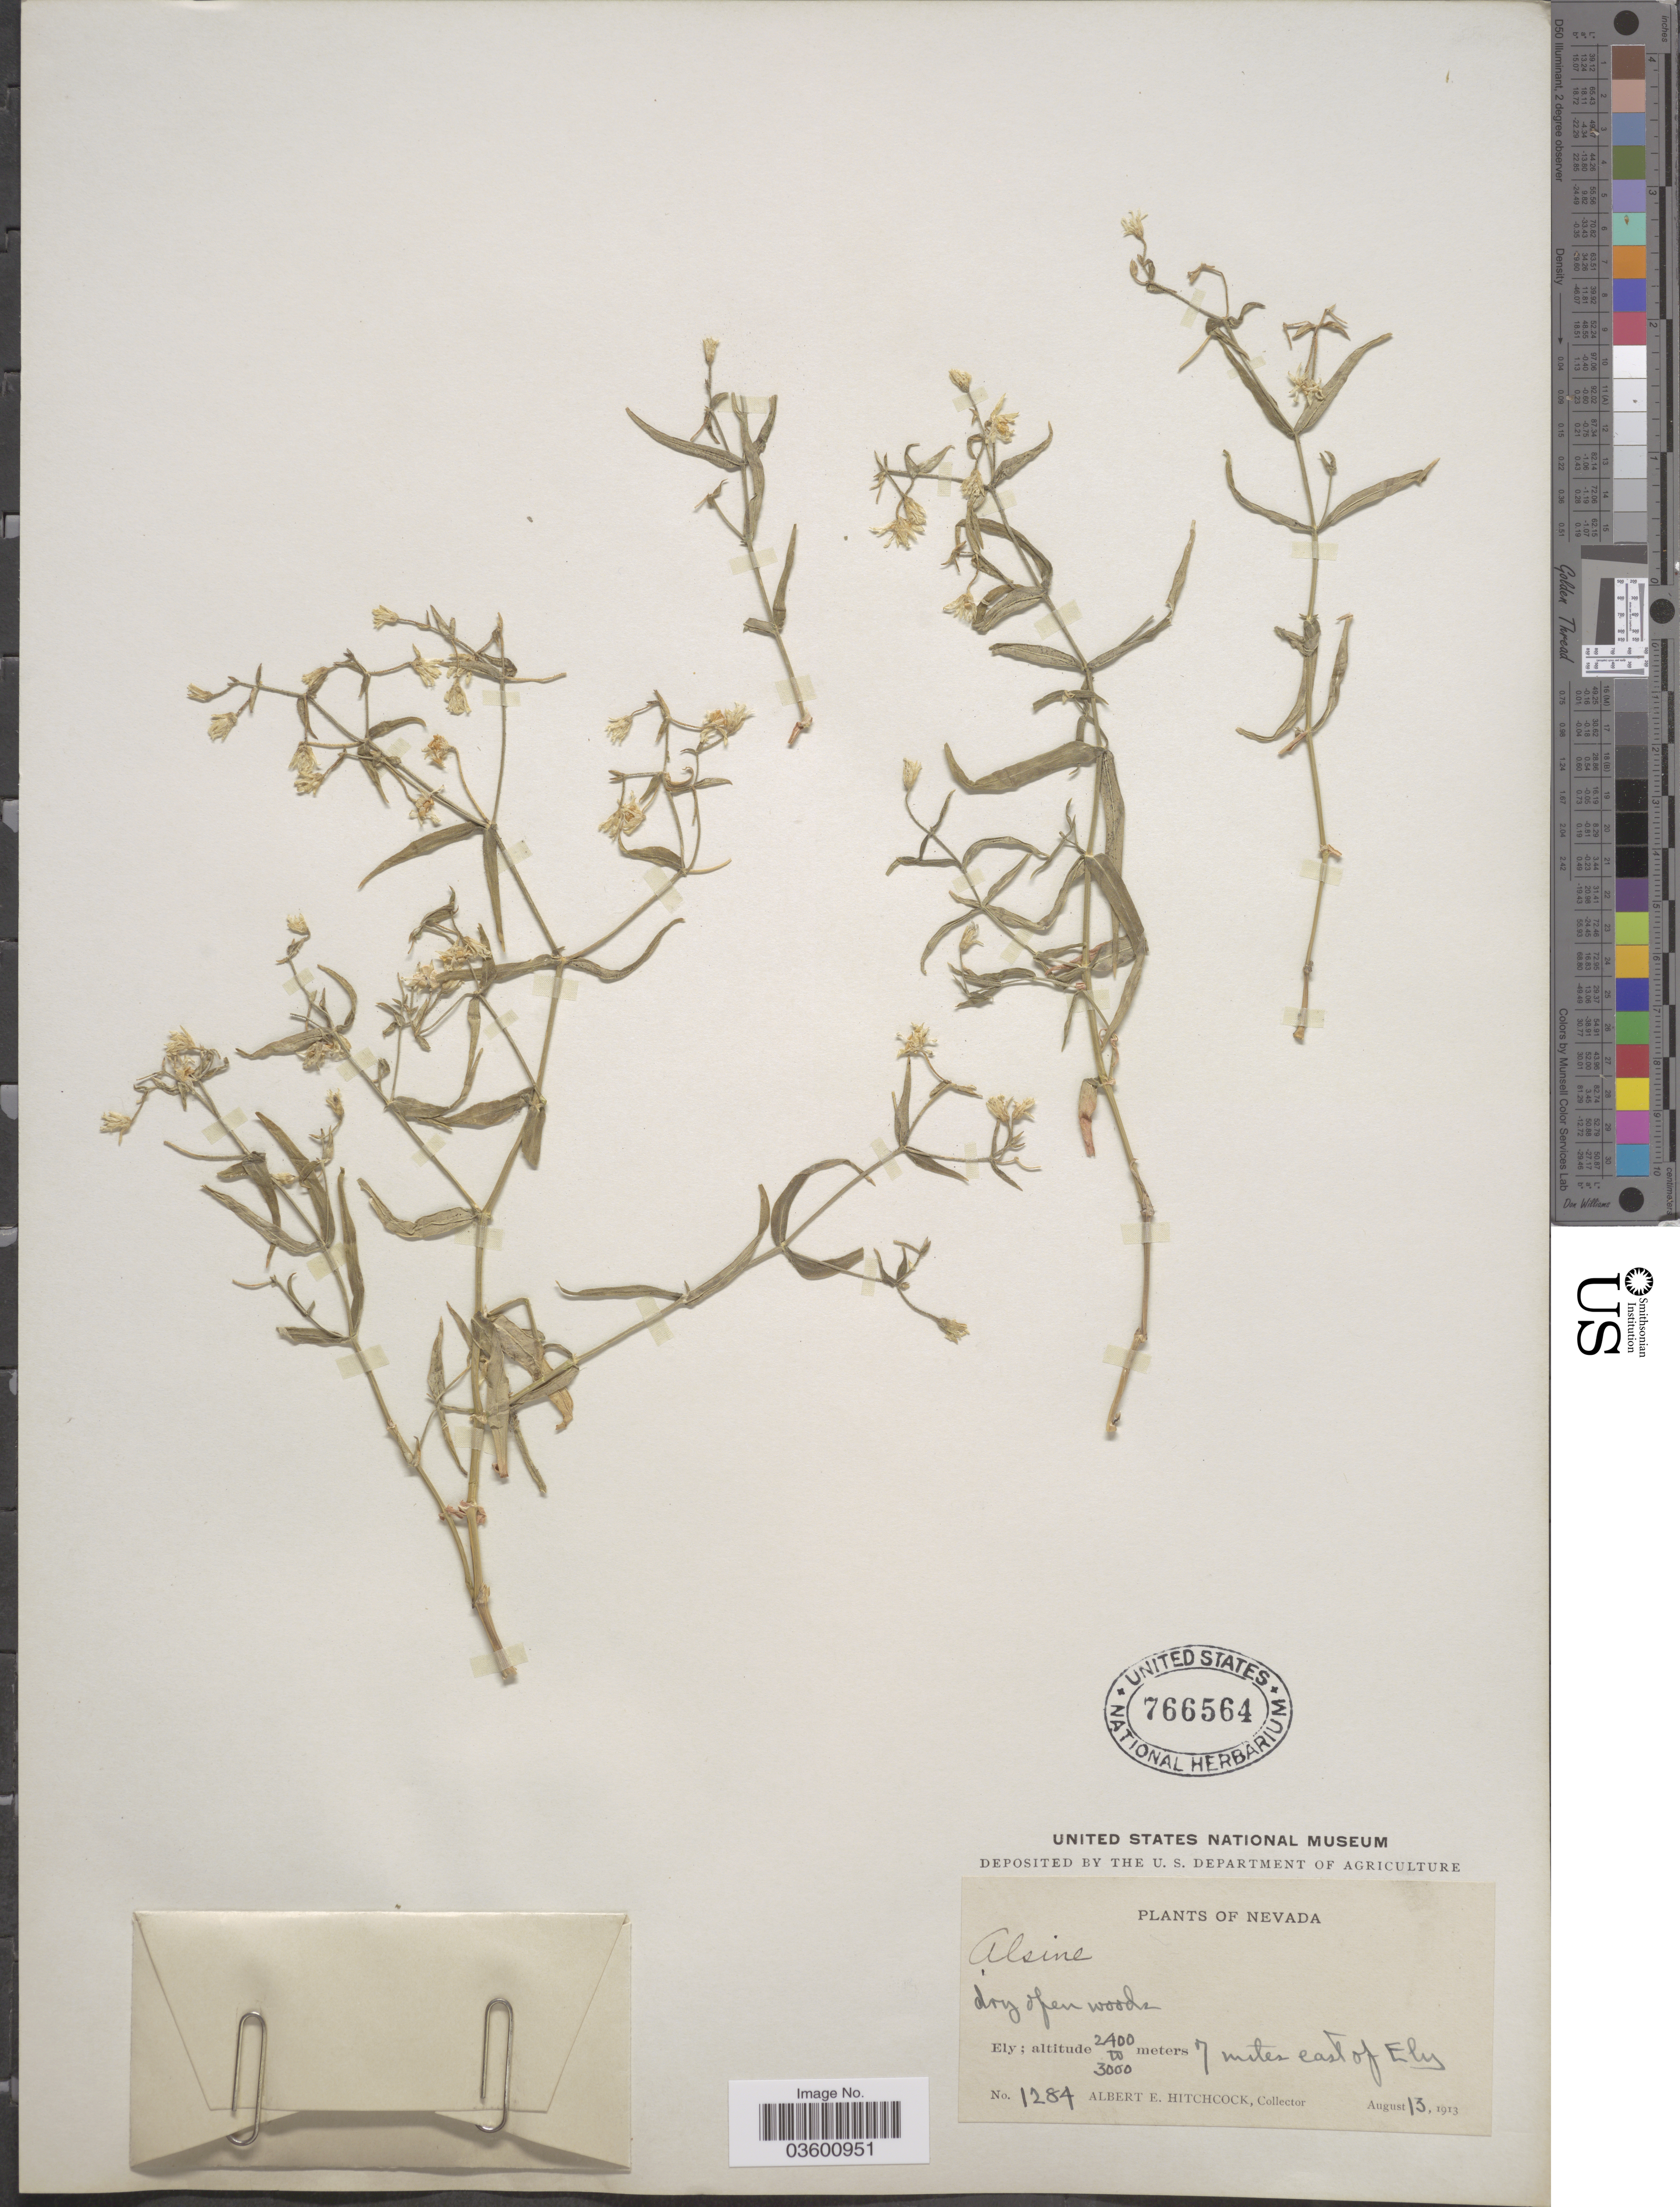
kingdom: Plantae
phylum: Tracheophyta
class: Magnoliopsida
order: Caryophyllales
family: Caryophyllaceae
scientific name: Torreyostellaria jamesiana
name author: (Torr.) Gang Yao et al.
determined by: Strong, M. T., (US), Smithsonian Institution - National Museum of Natural History (UNITED STATES)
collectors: A. Hitchcock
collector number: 1284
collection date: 1913-08-13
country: United States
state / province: Nevada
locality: Ely; 7 miles east of Ely.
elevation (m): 2400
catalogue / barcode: US 766564